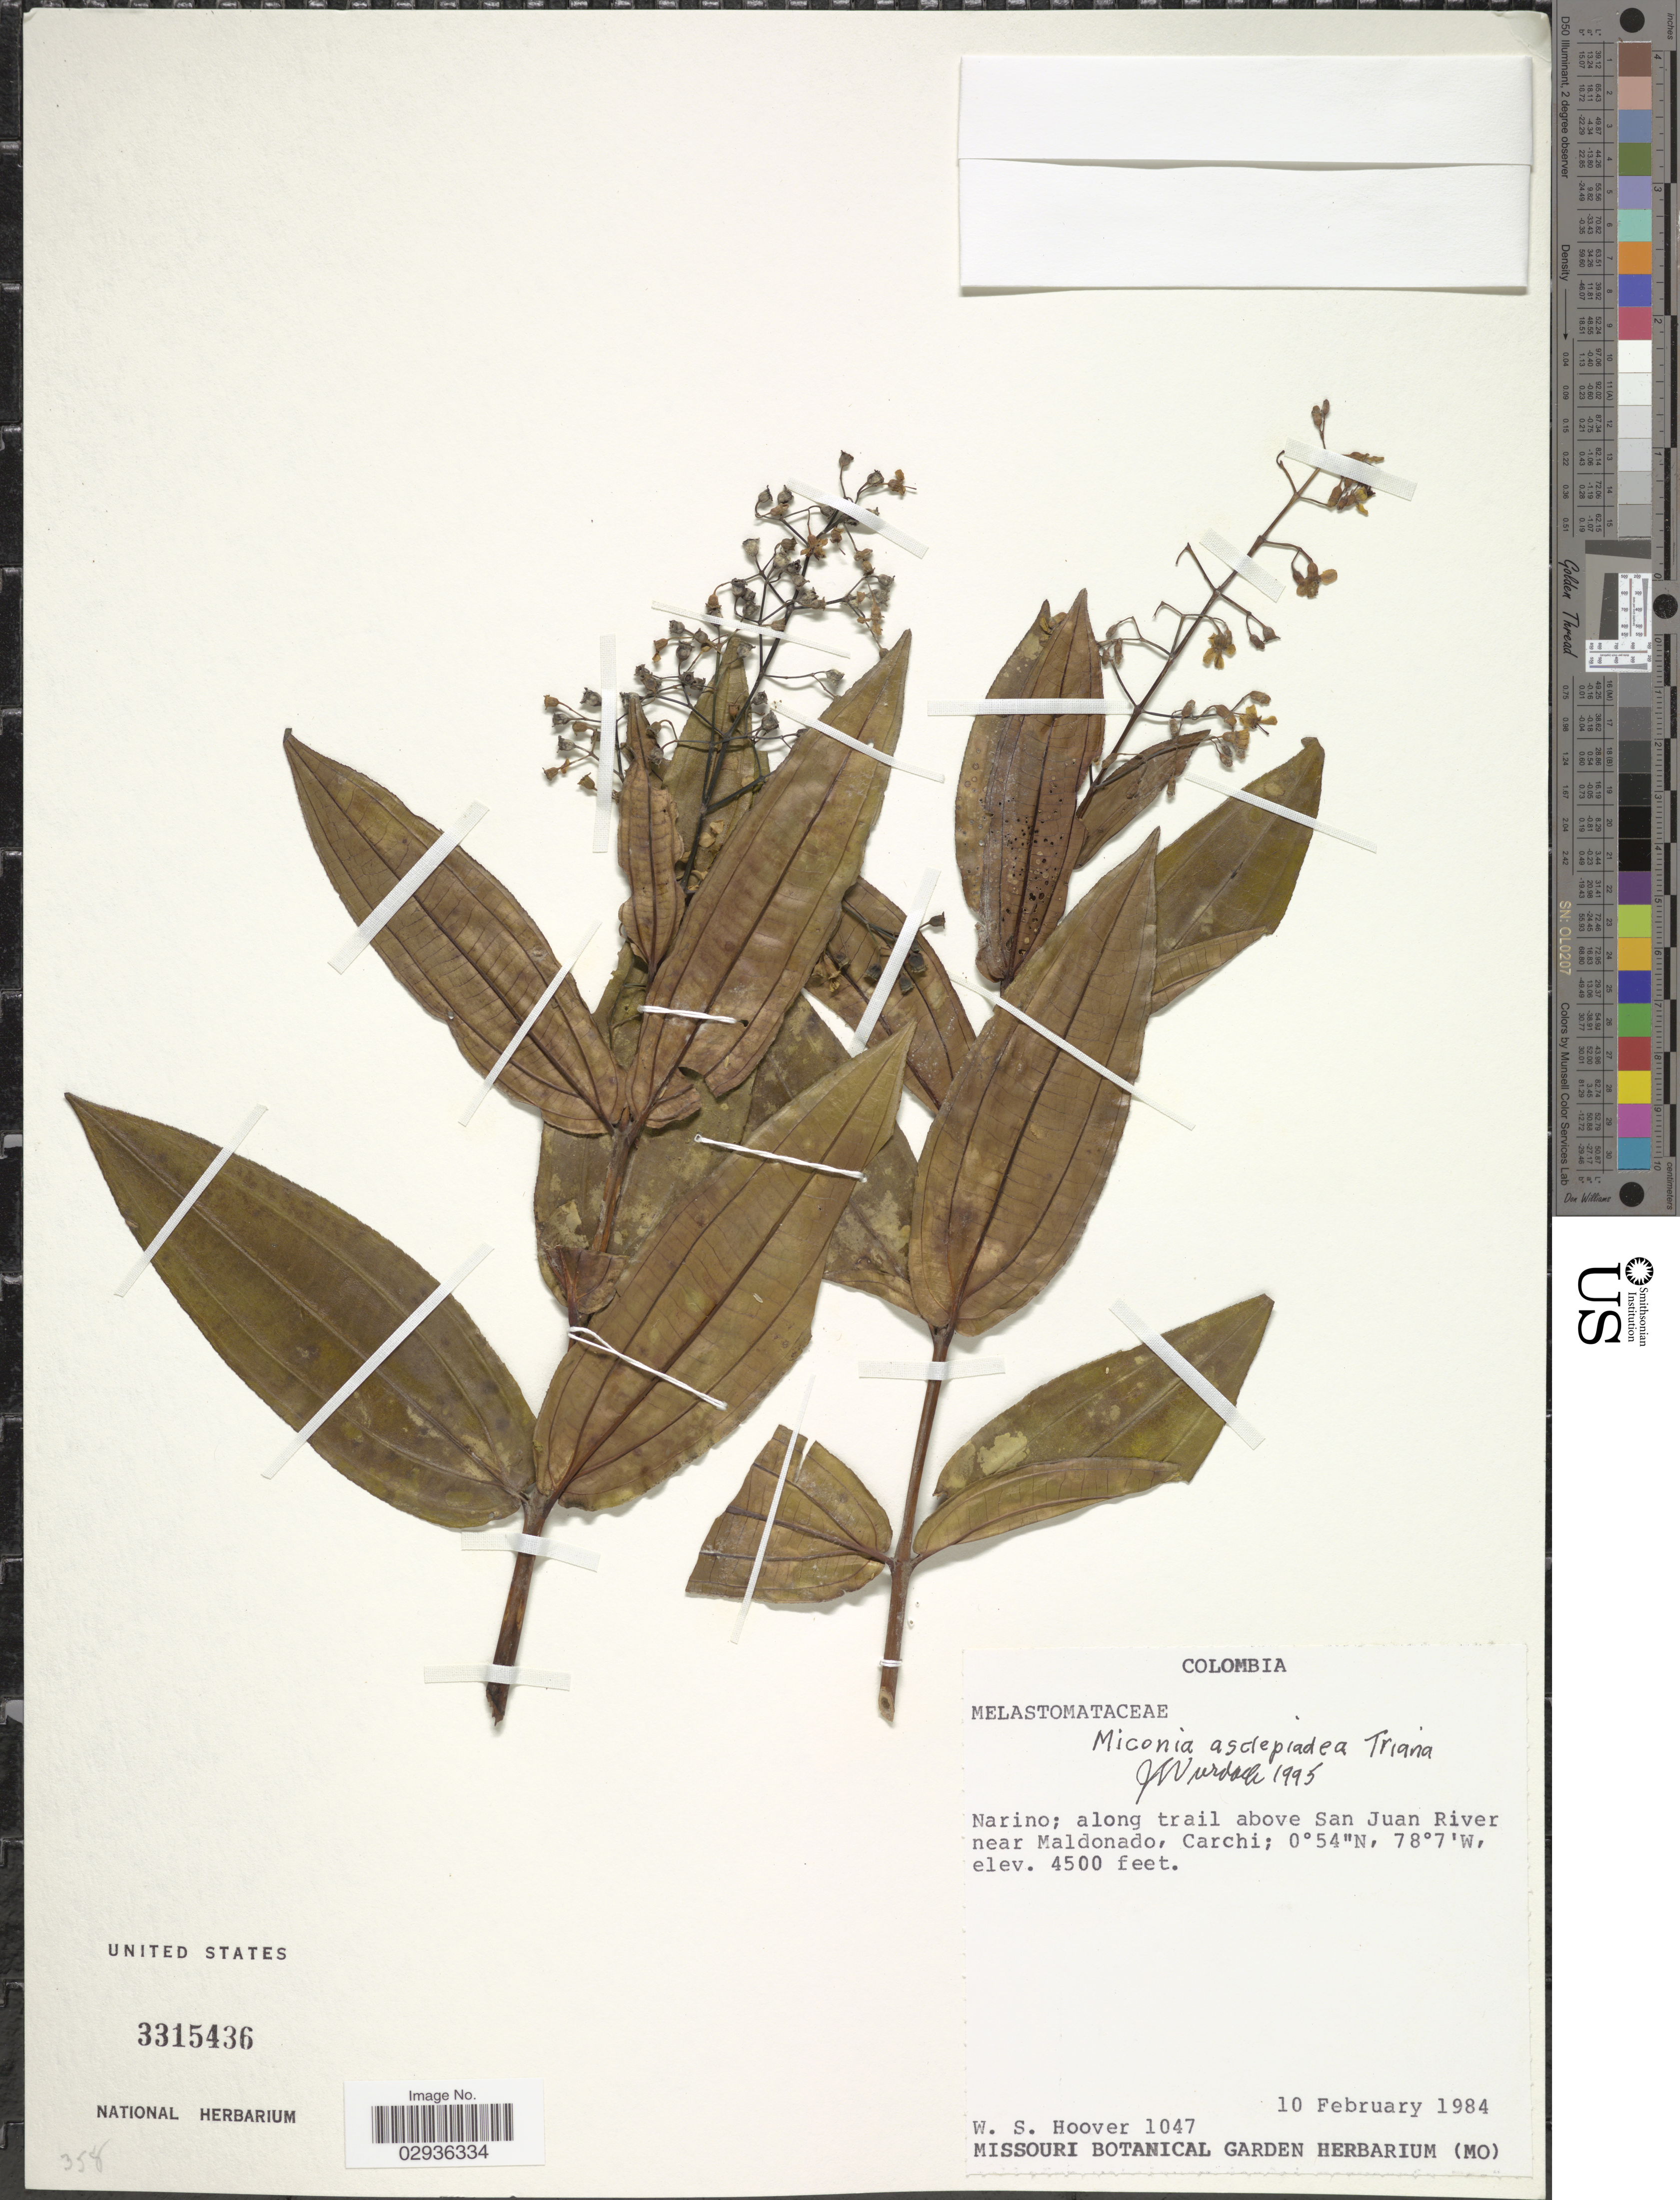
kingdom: Plantae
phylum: Tracheophyta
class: Magnoliopsida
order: Myrtales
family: Melastomataceae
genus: Miconia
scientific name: Miconia asclepiadea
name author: Triana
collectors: W. S. Hoover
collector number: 1047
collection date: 1984-02-10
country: Colombia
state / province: Nariño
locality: Along trail above San Juan River near Maldonado, Carchi.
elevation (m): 1372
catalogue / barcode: US 3315436